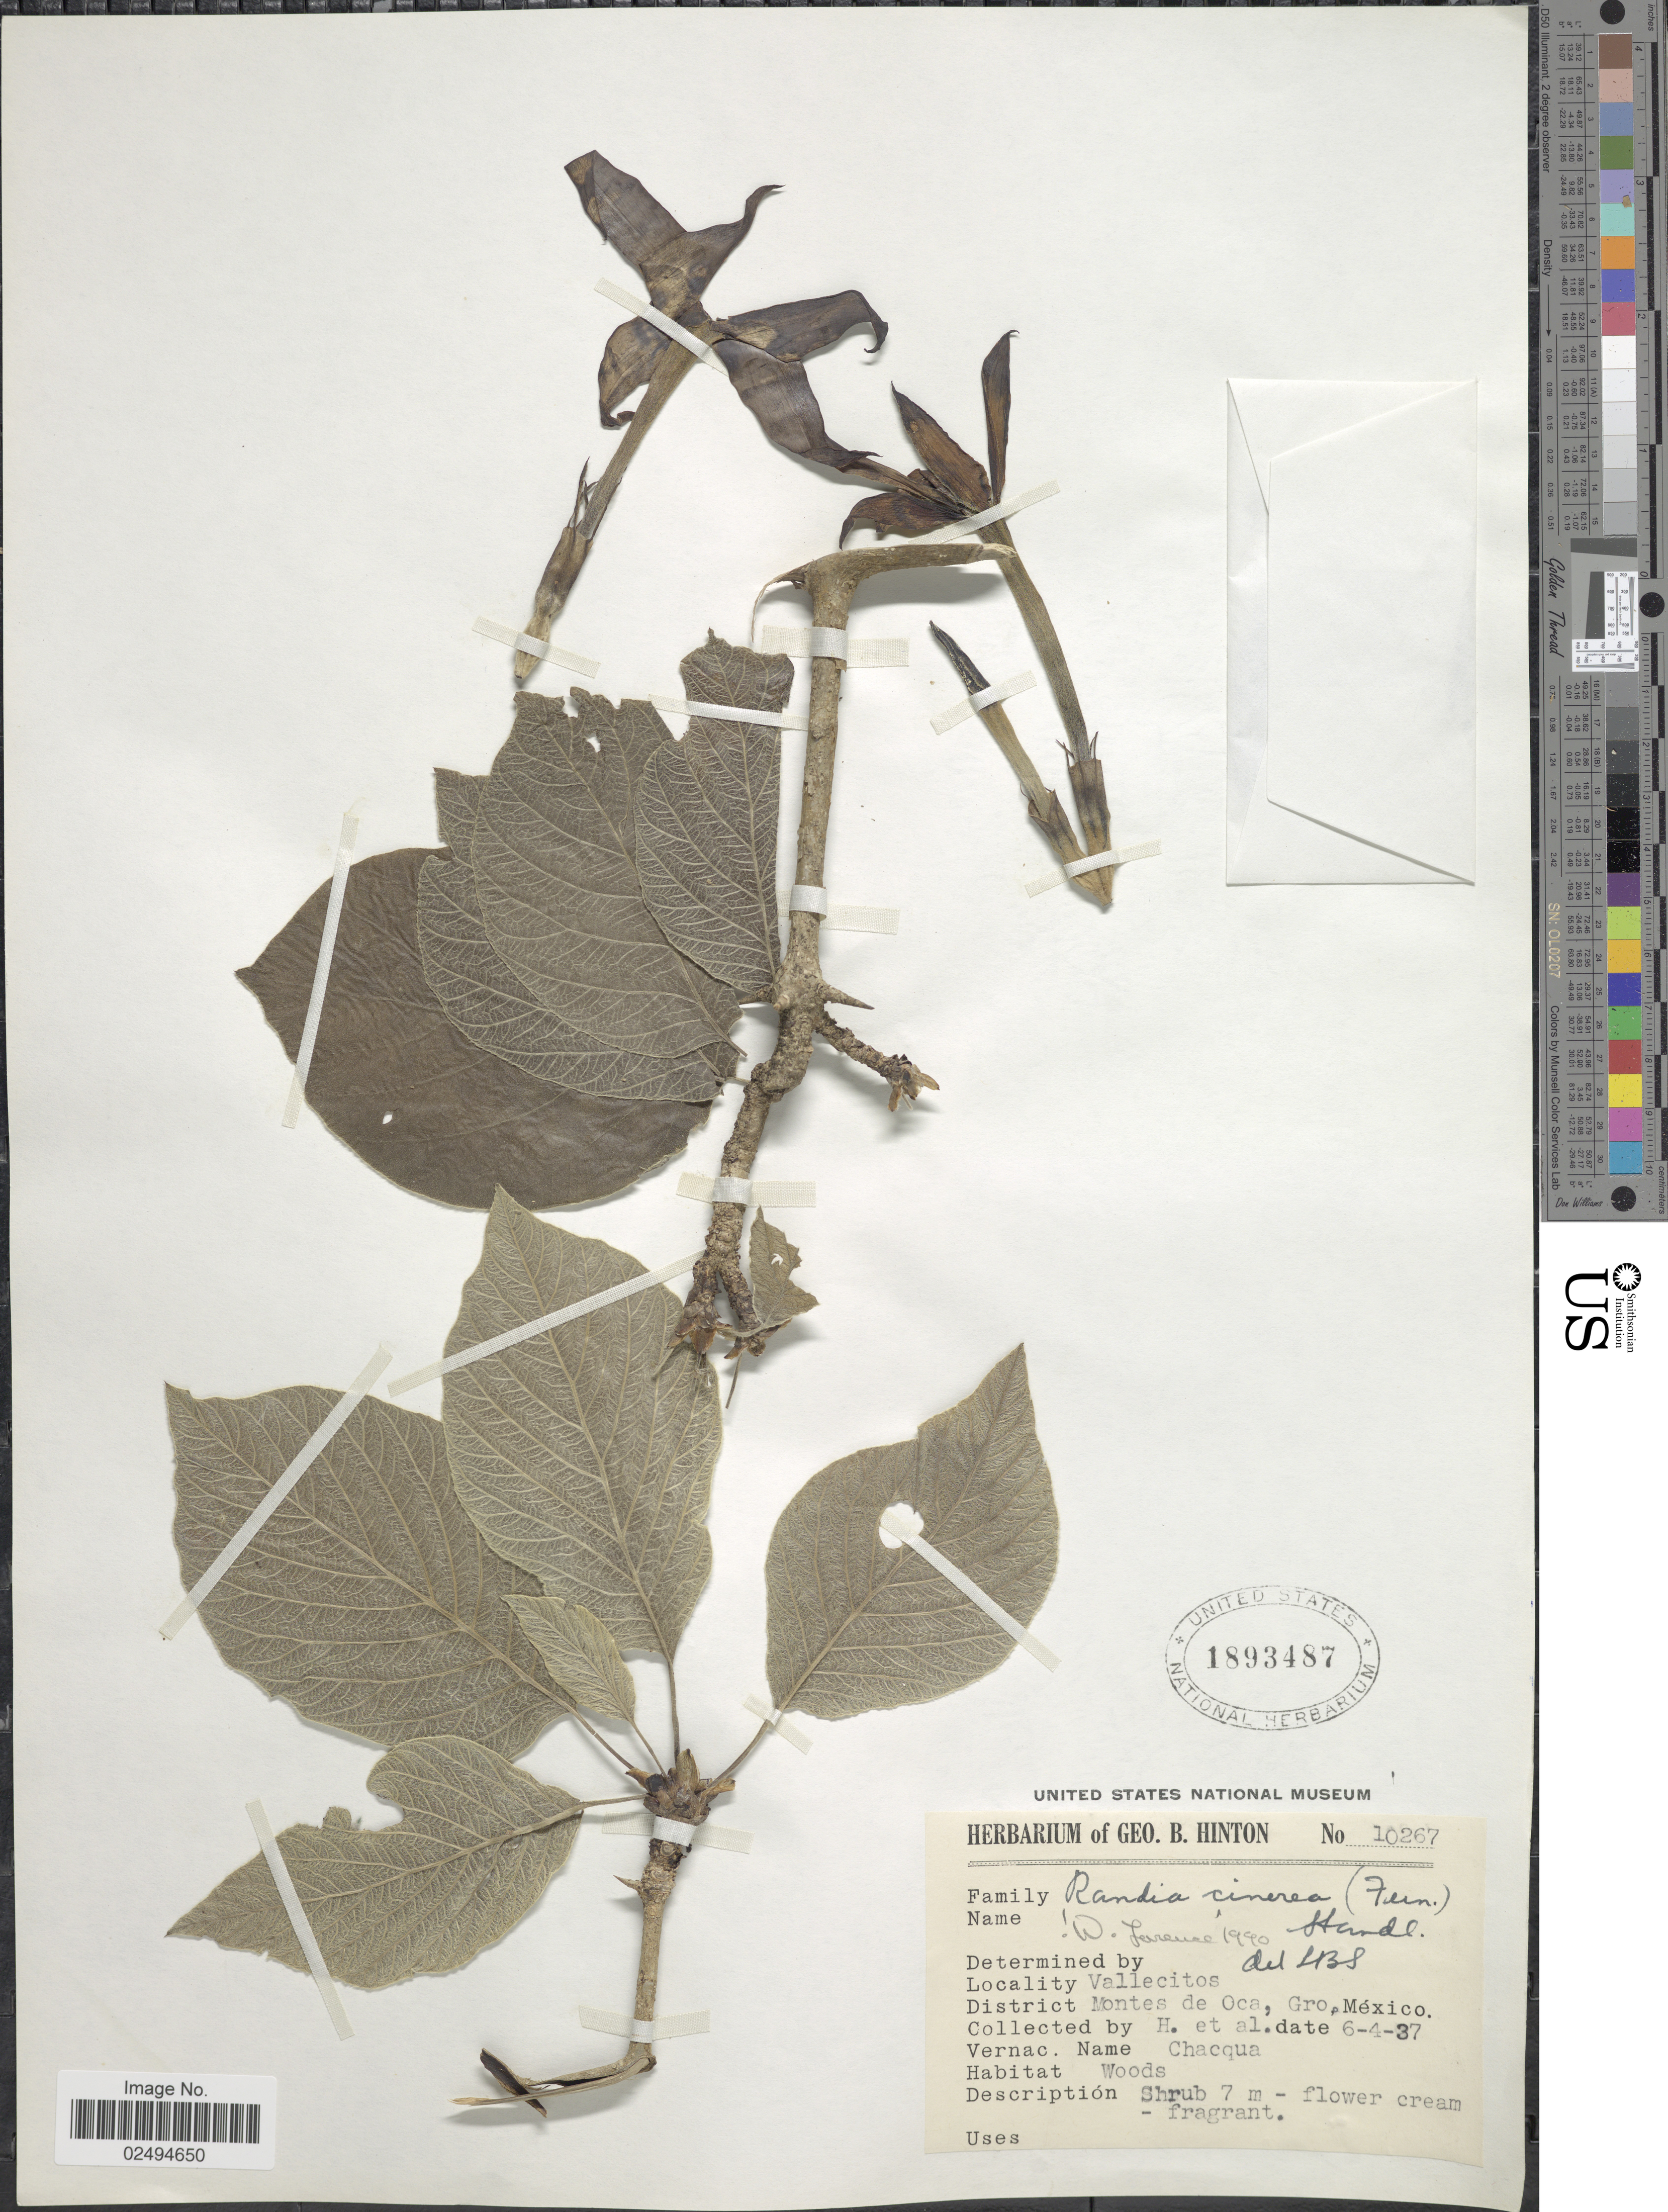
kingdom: Plantae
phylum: Tracheophyta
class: Magnoliopsida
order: Gentianales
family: Rubiaceae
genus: Randia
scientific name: Randia cinerea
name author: (Fernald) Standl.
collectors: G. B. Hinton & et al.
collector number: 10267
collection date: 1937-06-04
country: Mexico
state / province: Guerrero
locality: Vallecitos, District Montes de Oca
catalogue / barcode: US 1893487